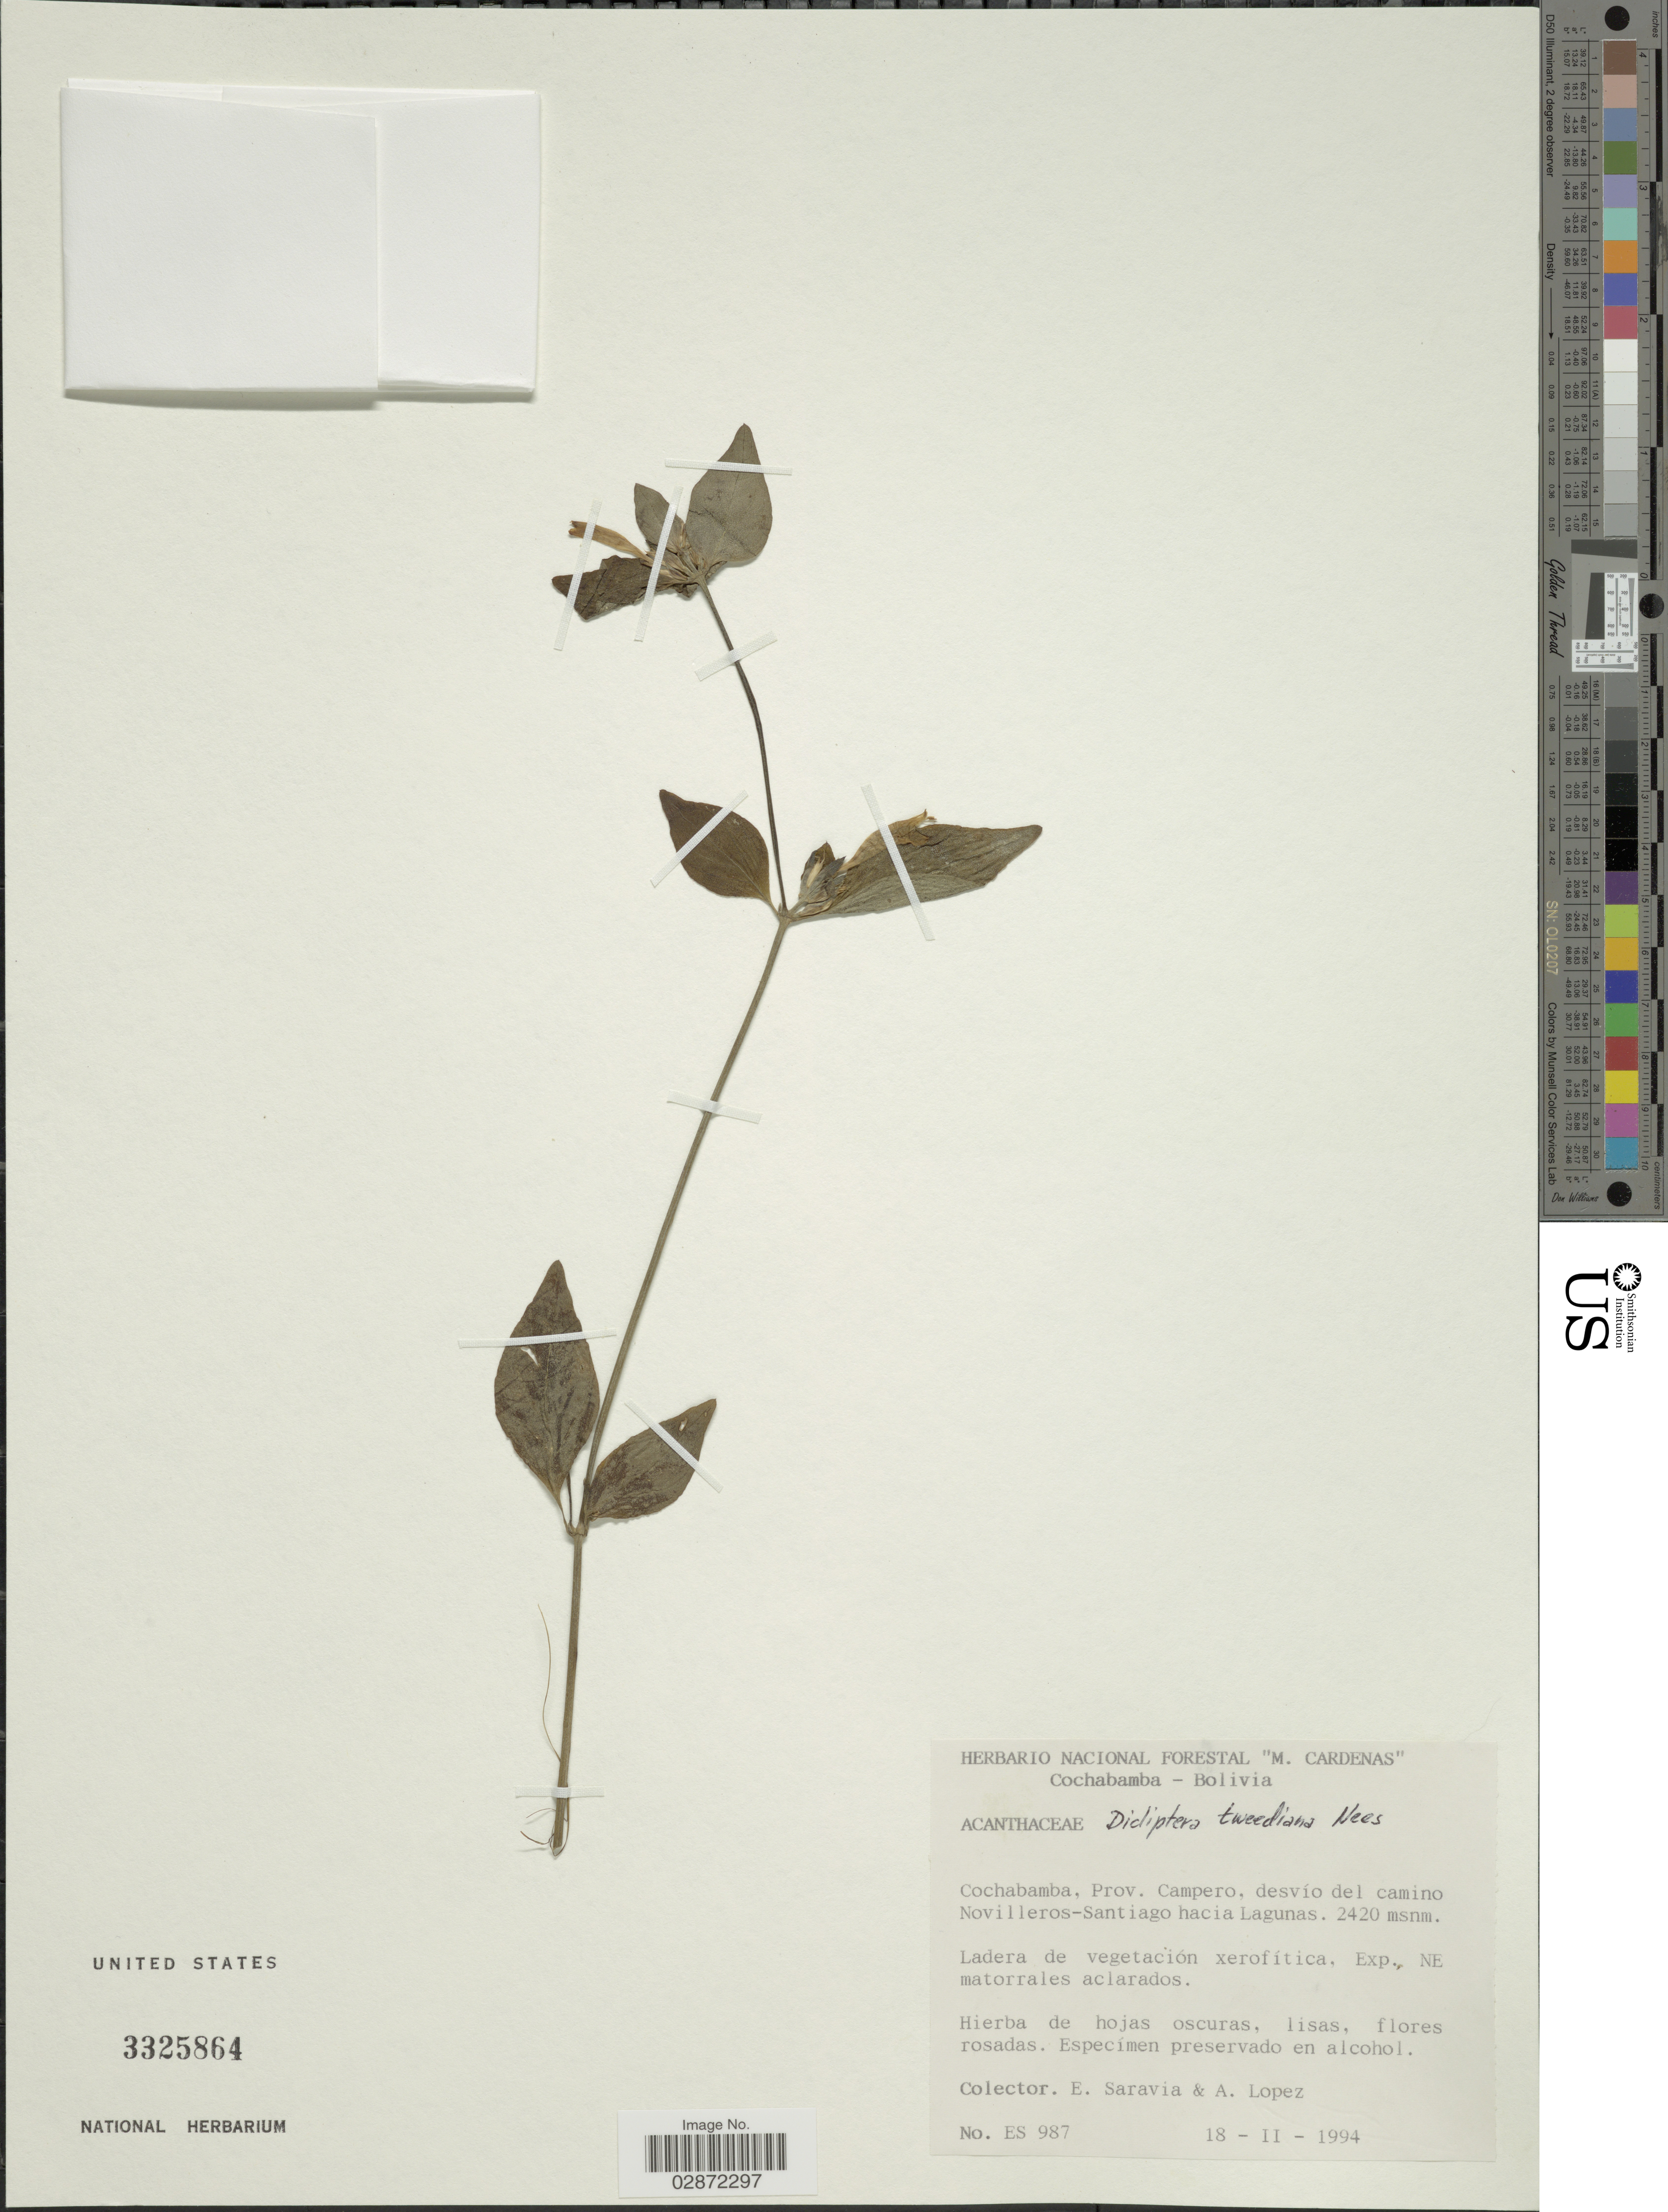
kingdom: Plantae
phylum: Tracheophyta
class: Magnoliopsida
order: Lamiales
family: Acanthaceae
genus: Dicliptera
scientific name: Dicliptera squarrosa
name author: Nees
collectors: E. Saravia & A. Lopez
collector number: ES987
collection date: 1994-02-18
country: Bolivia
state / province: Cochabamba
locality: Prov. Campero, desvío del camino Novilleros-Santiago hacia Lagunas.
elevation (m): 2420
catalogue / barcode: US 3325864